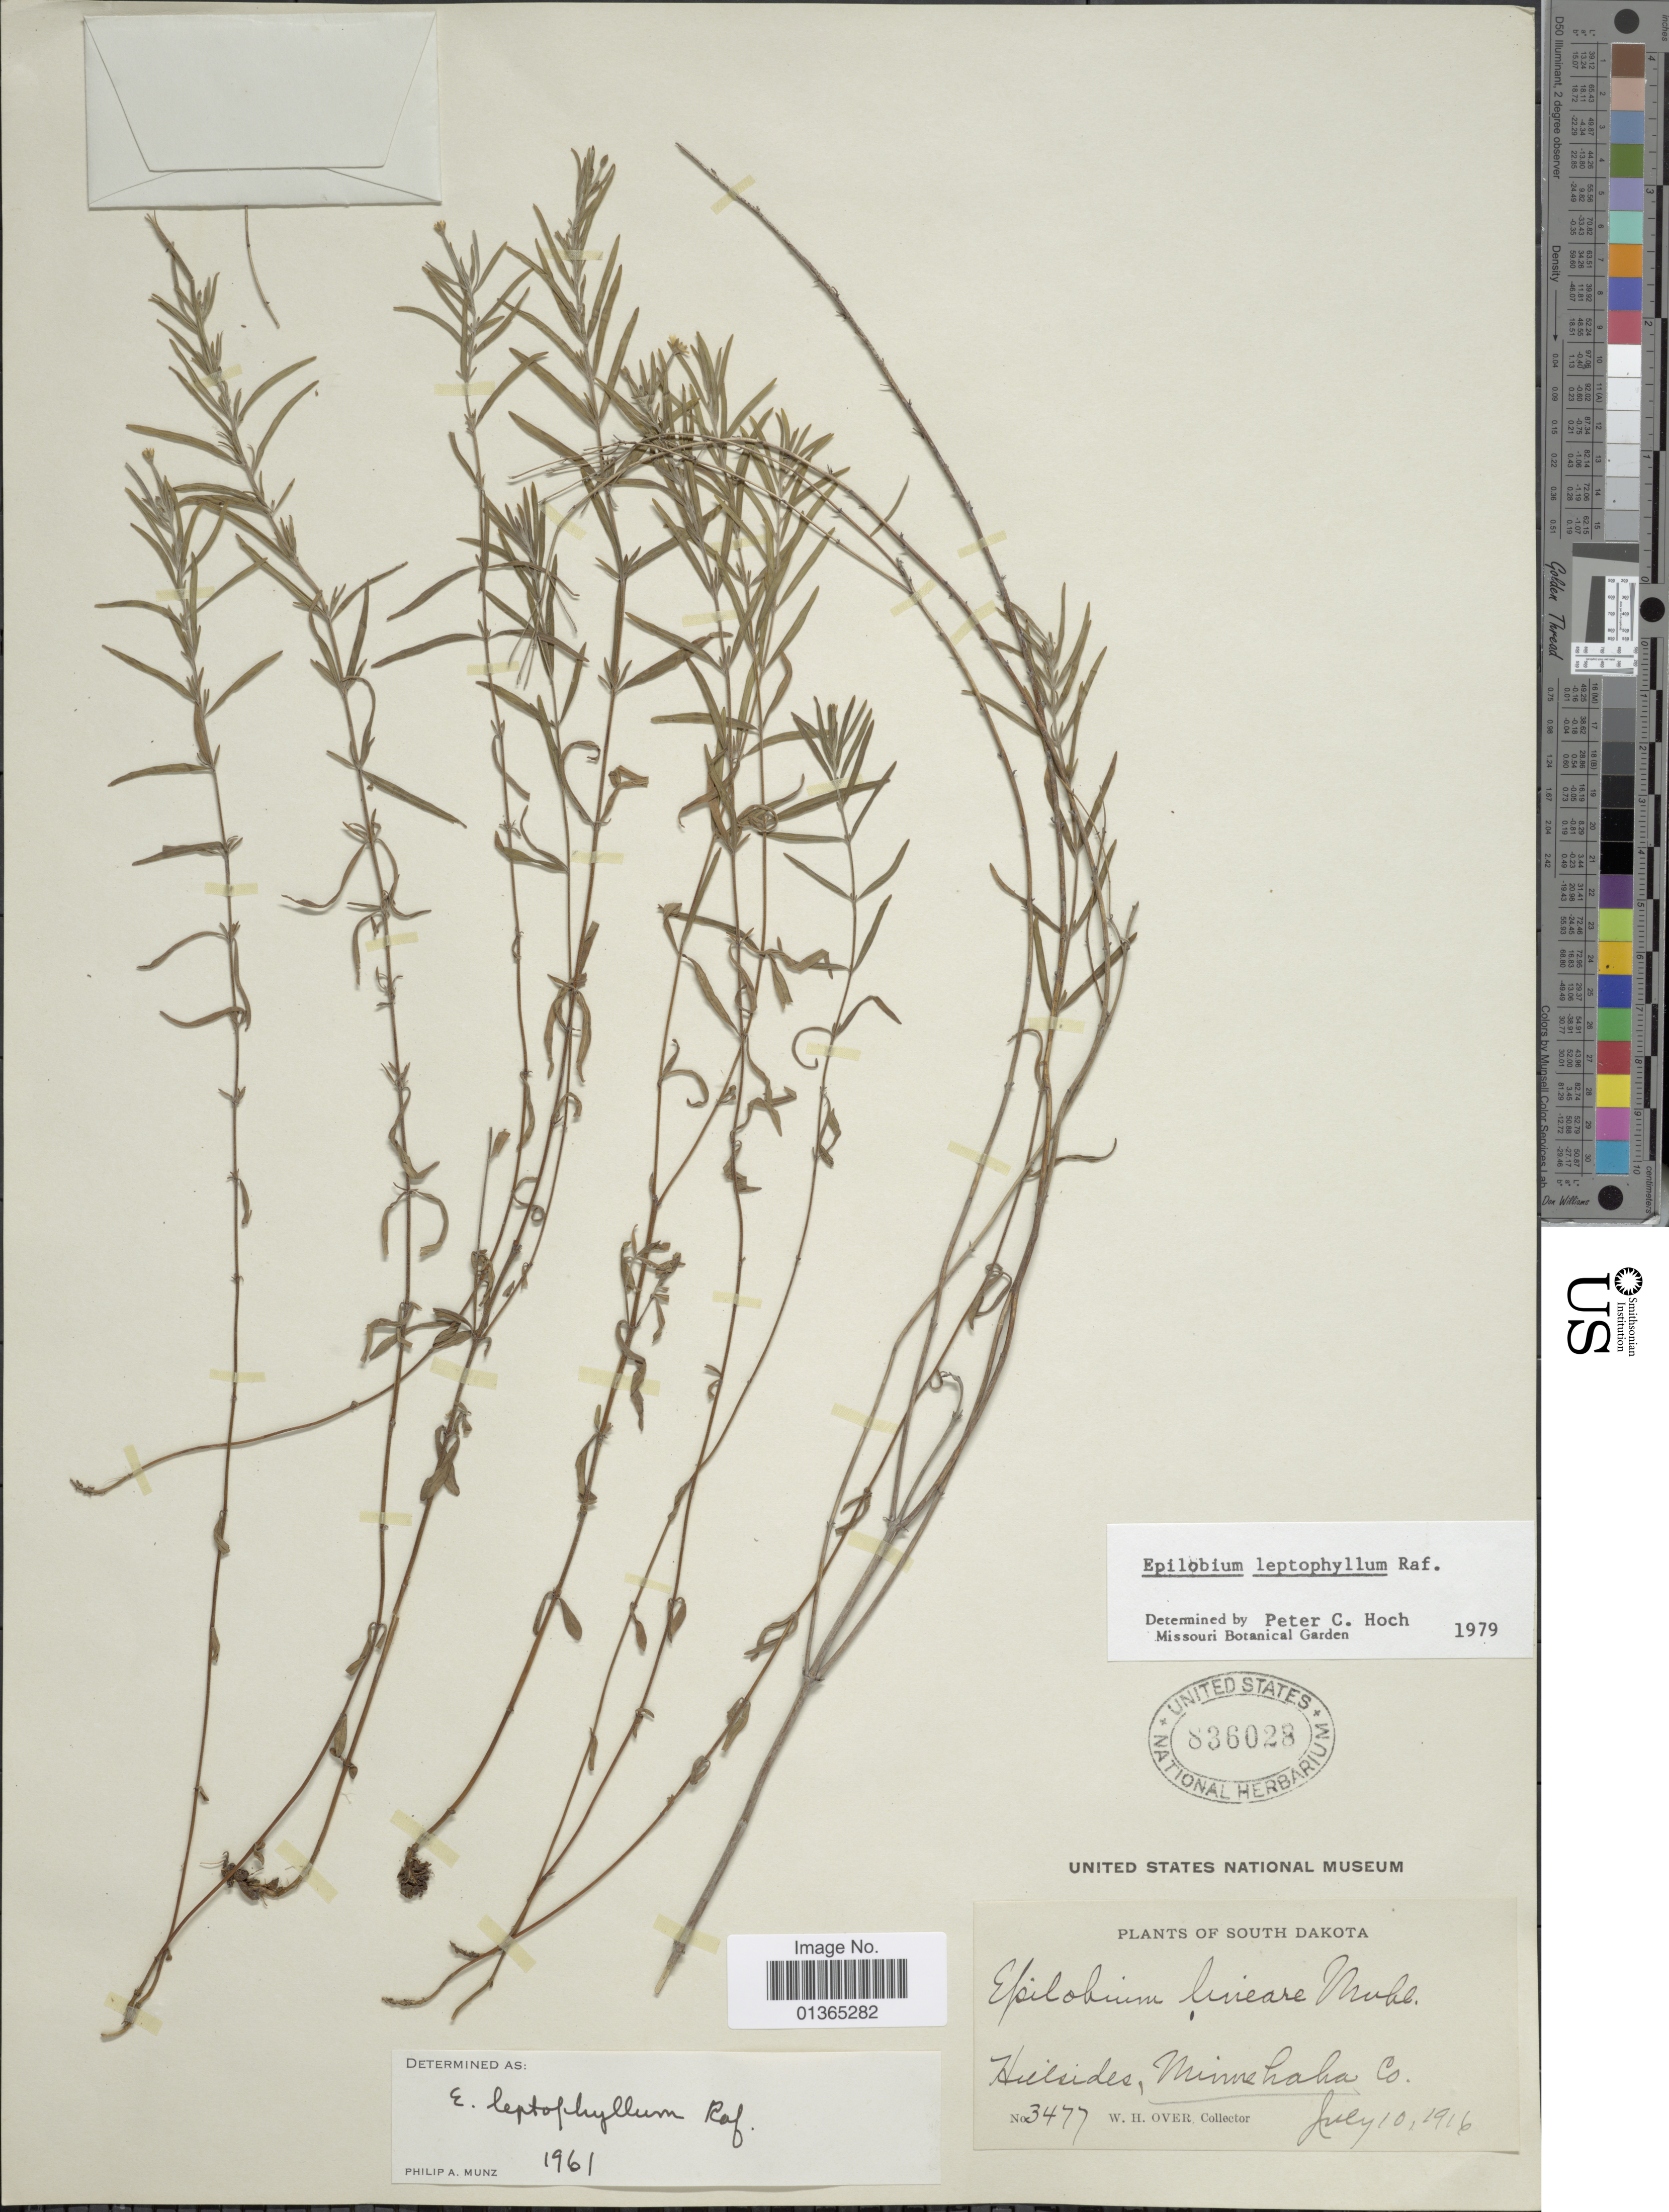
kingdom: Plantae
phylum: Tracheophyta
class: Magnoliopsida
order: Myrtales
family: Onagraceae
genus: Epilobium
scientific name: Epilobium leptophyllum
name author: Raf.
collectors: W. Over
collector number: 3477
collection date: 1916-07-10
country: United States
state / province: South Dakota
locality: Hillsides, Minnehaha Co.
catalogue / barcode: US 836028